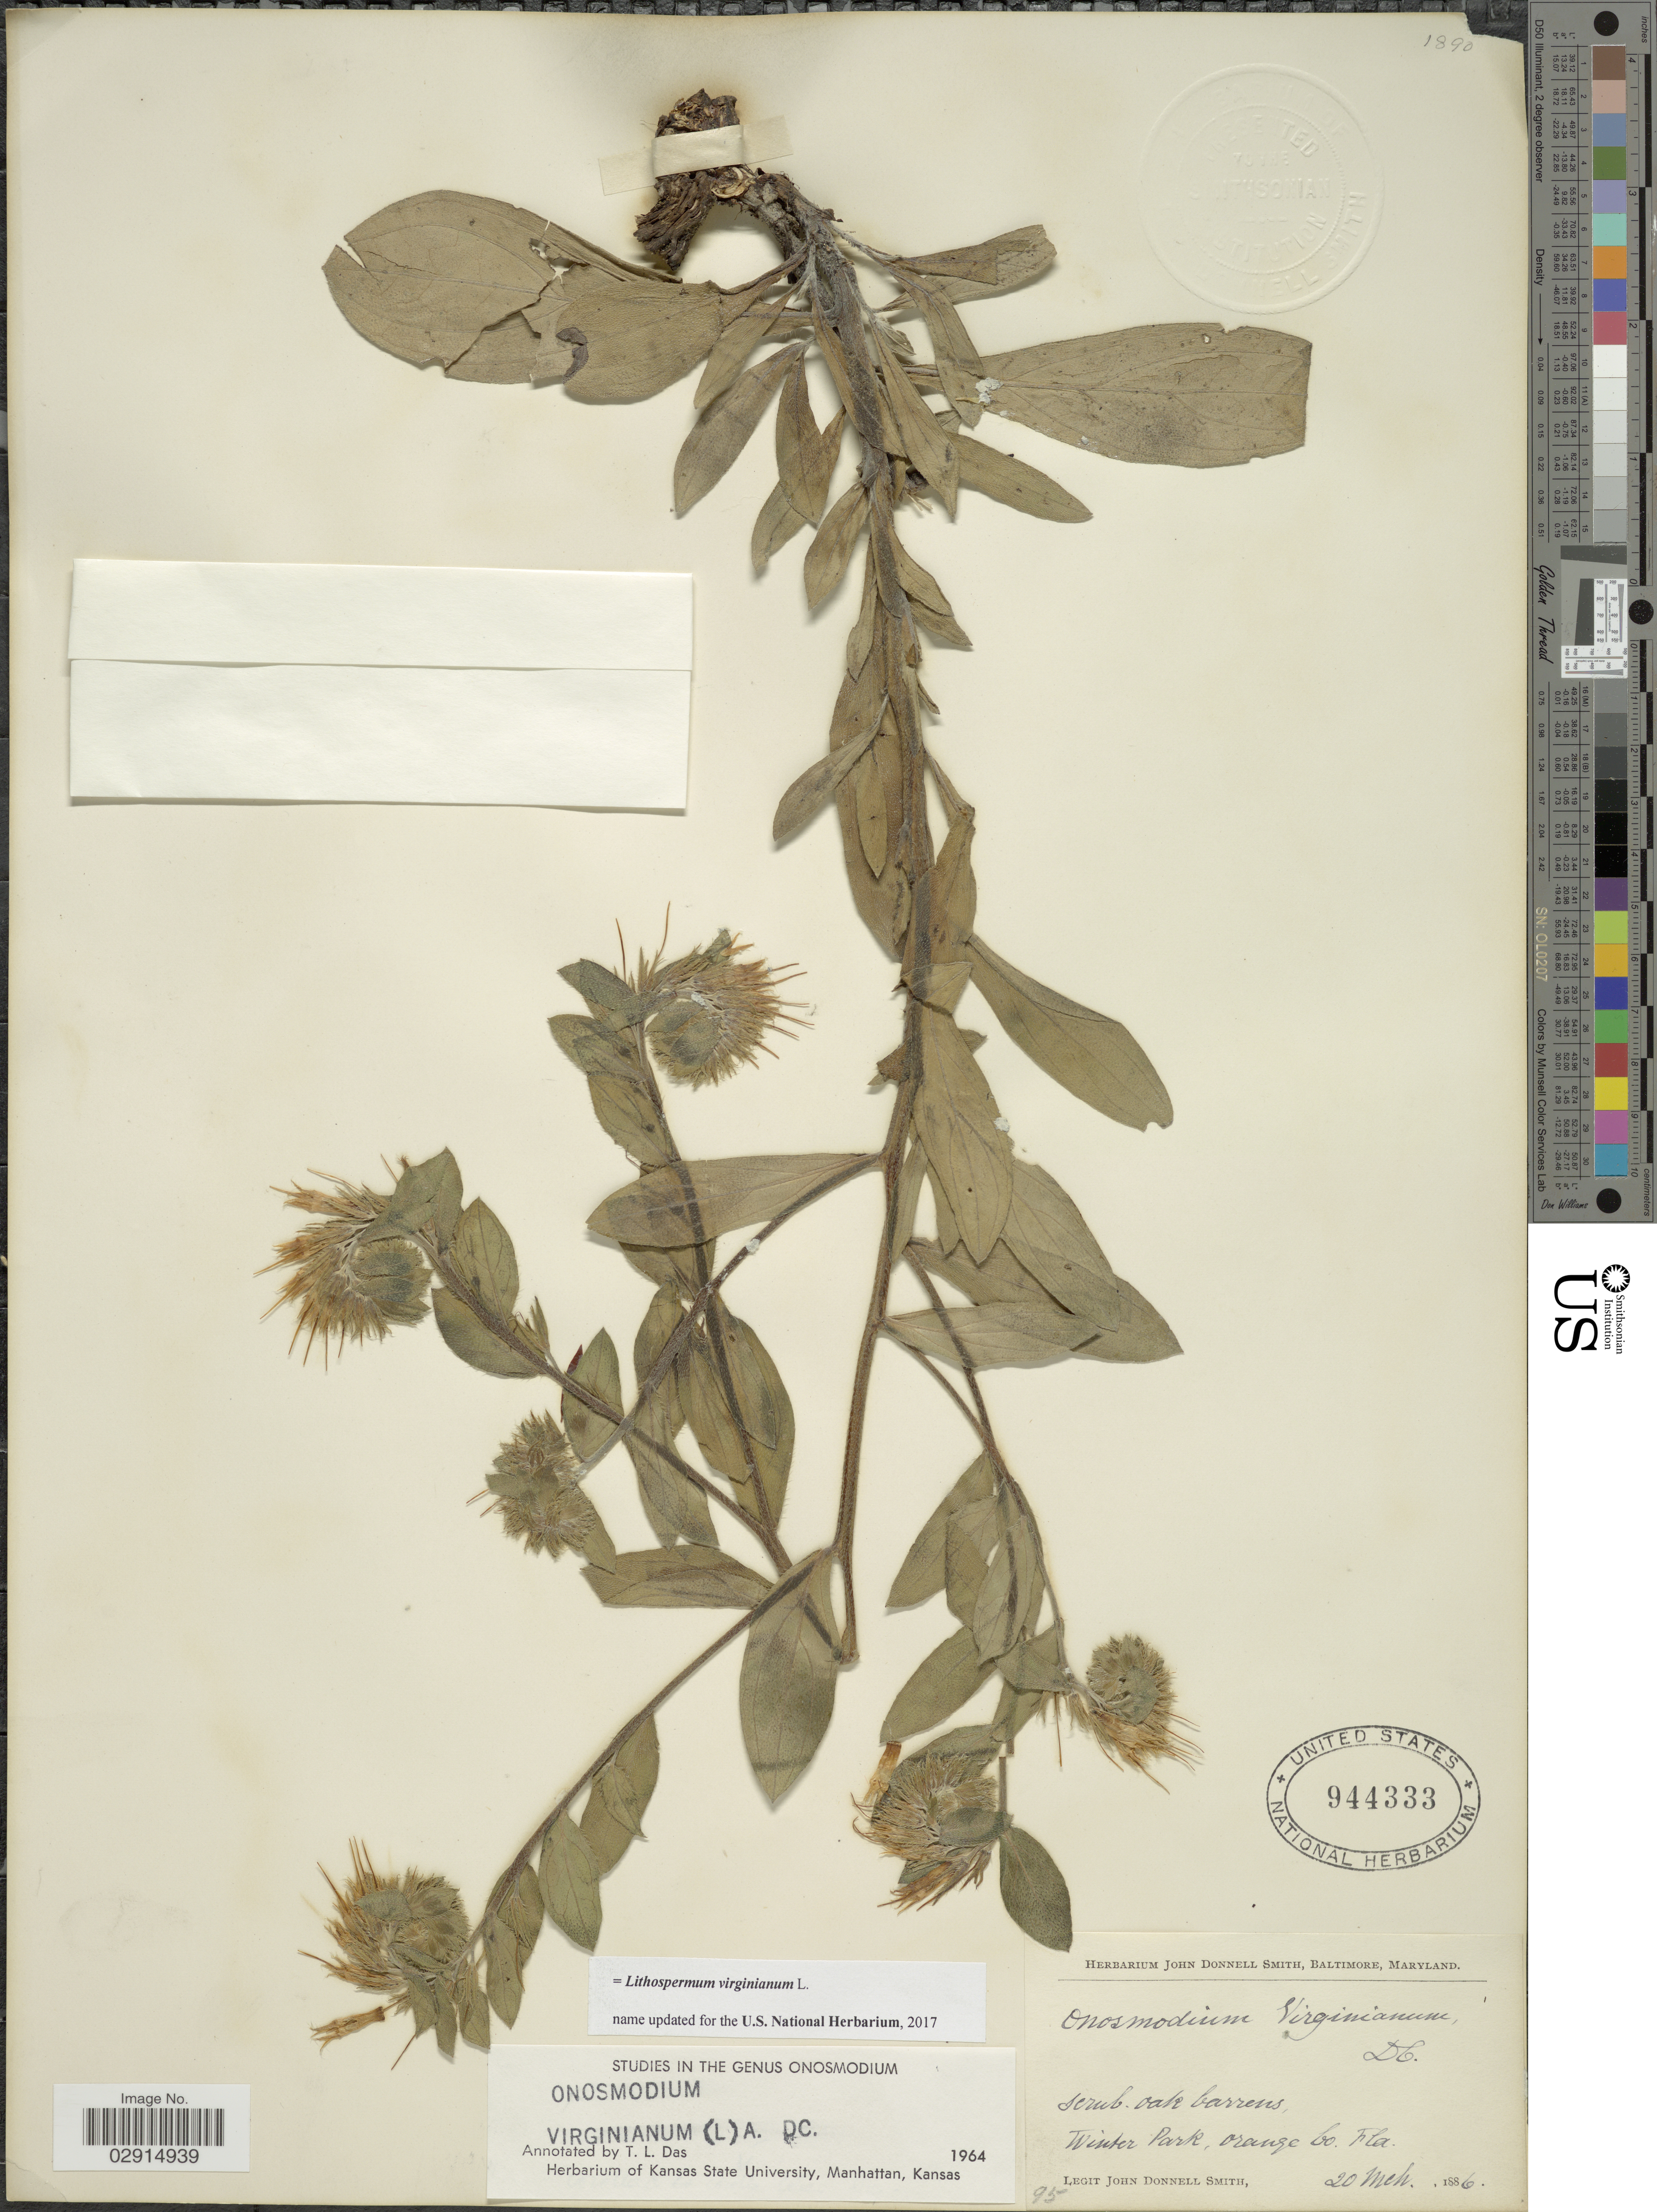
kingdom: Plantae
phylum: Tracheophyta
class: Magnoliopsida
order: Boraginales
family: Boraginaceae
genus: Lithospermum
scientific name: Lithospermum virginianum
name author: L.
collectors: J. Donnell Smith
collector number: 95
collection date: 1886-03-20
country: United States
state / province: Florida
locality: Winter Park, Orange Co. Fla.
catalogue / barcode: US 944333